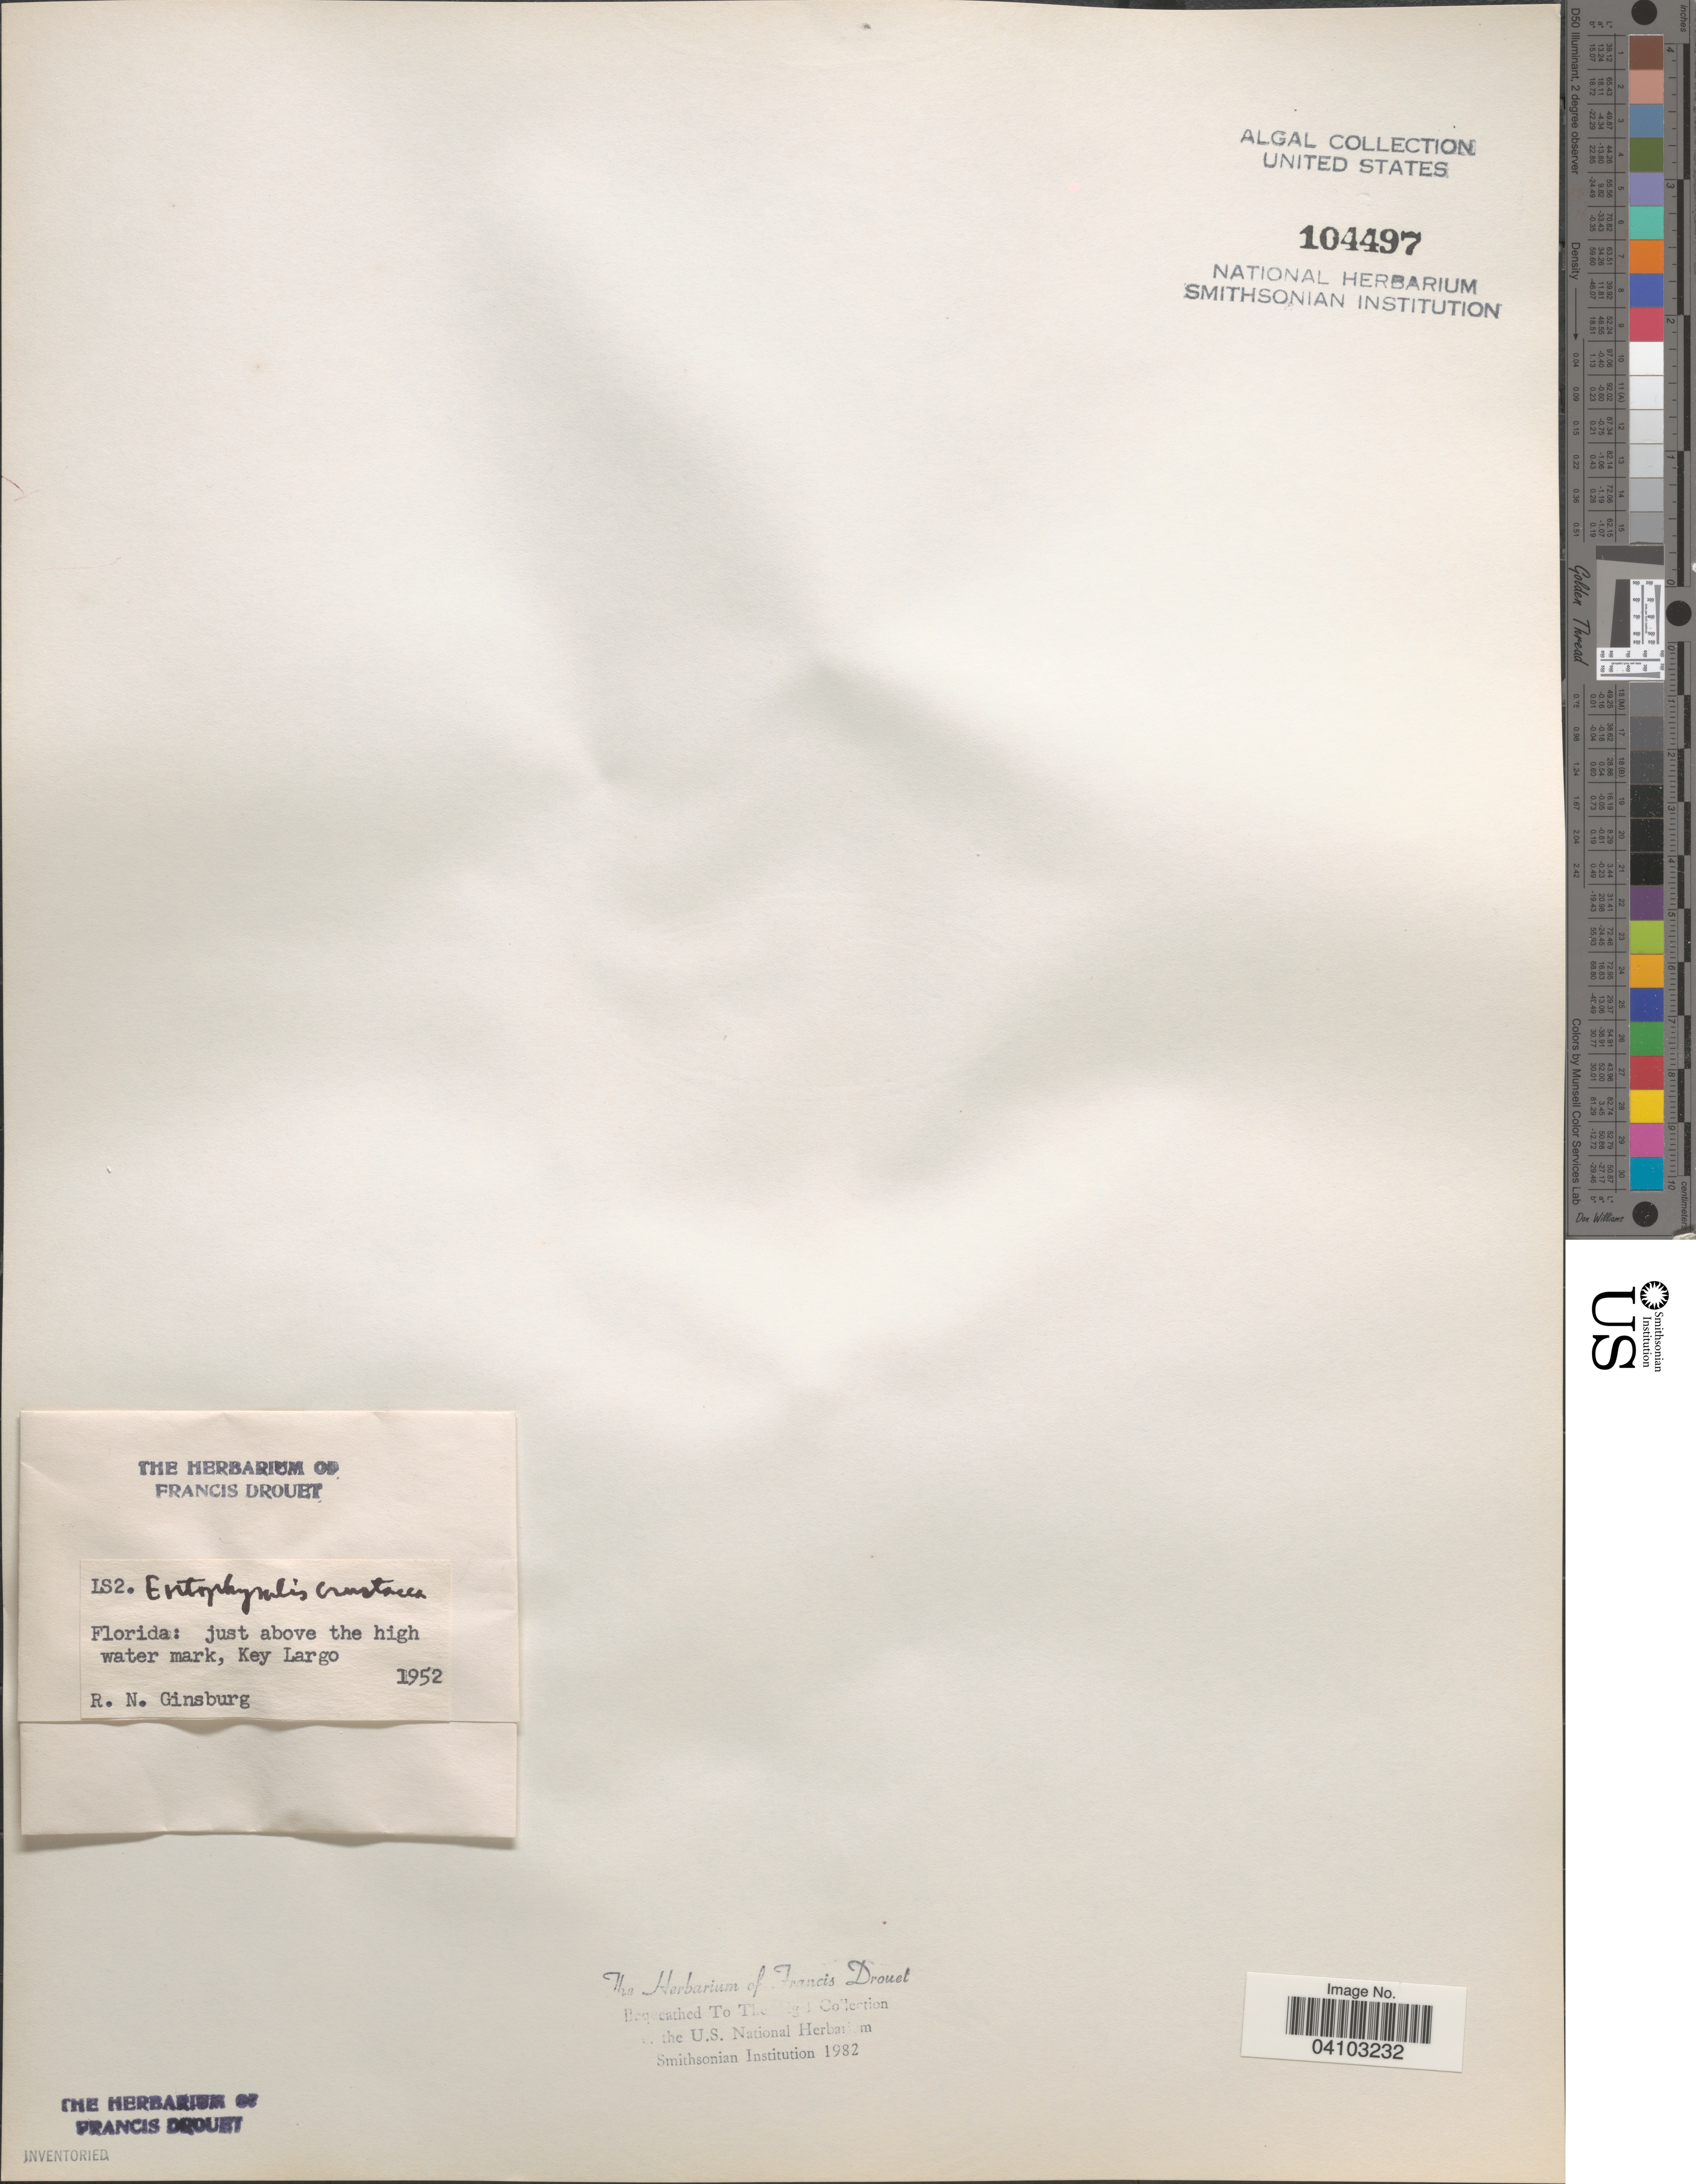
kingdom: Bacteria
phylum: Cyanobacteria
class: Cyanobacteriia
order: Cyanobacteriales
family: Chroococcaceae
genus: Entophysalis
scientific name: Entophysalis crustacea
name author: (J. Agardh) F.E. Drouet & W.A. Daily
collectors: R. Ginsburg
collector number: LS2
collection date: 1952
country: United States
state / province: Florida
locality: Just above the high water mark, Key Largo.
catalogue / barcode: US 104497